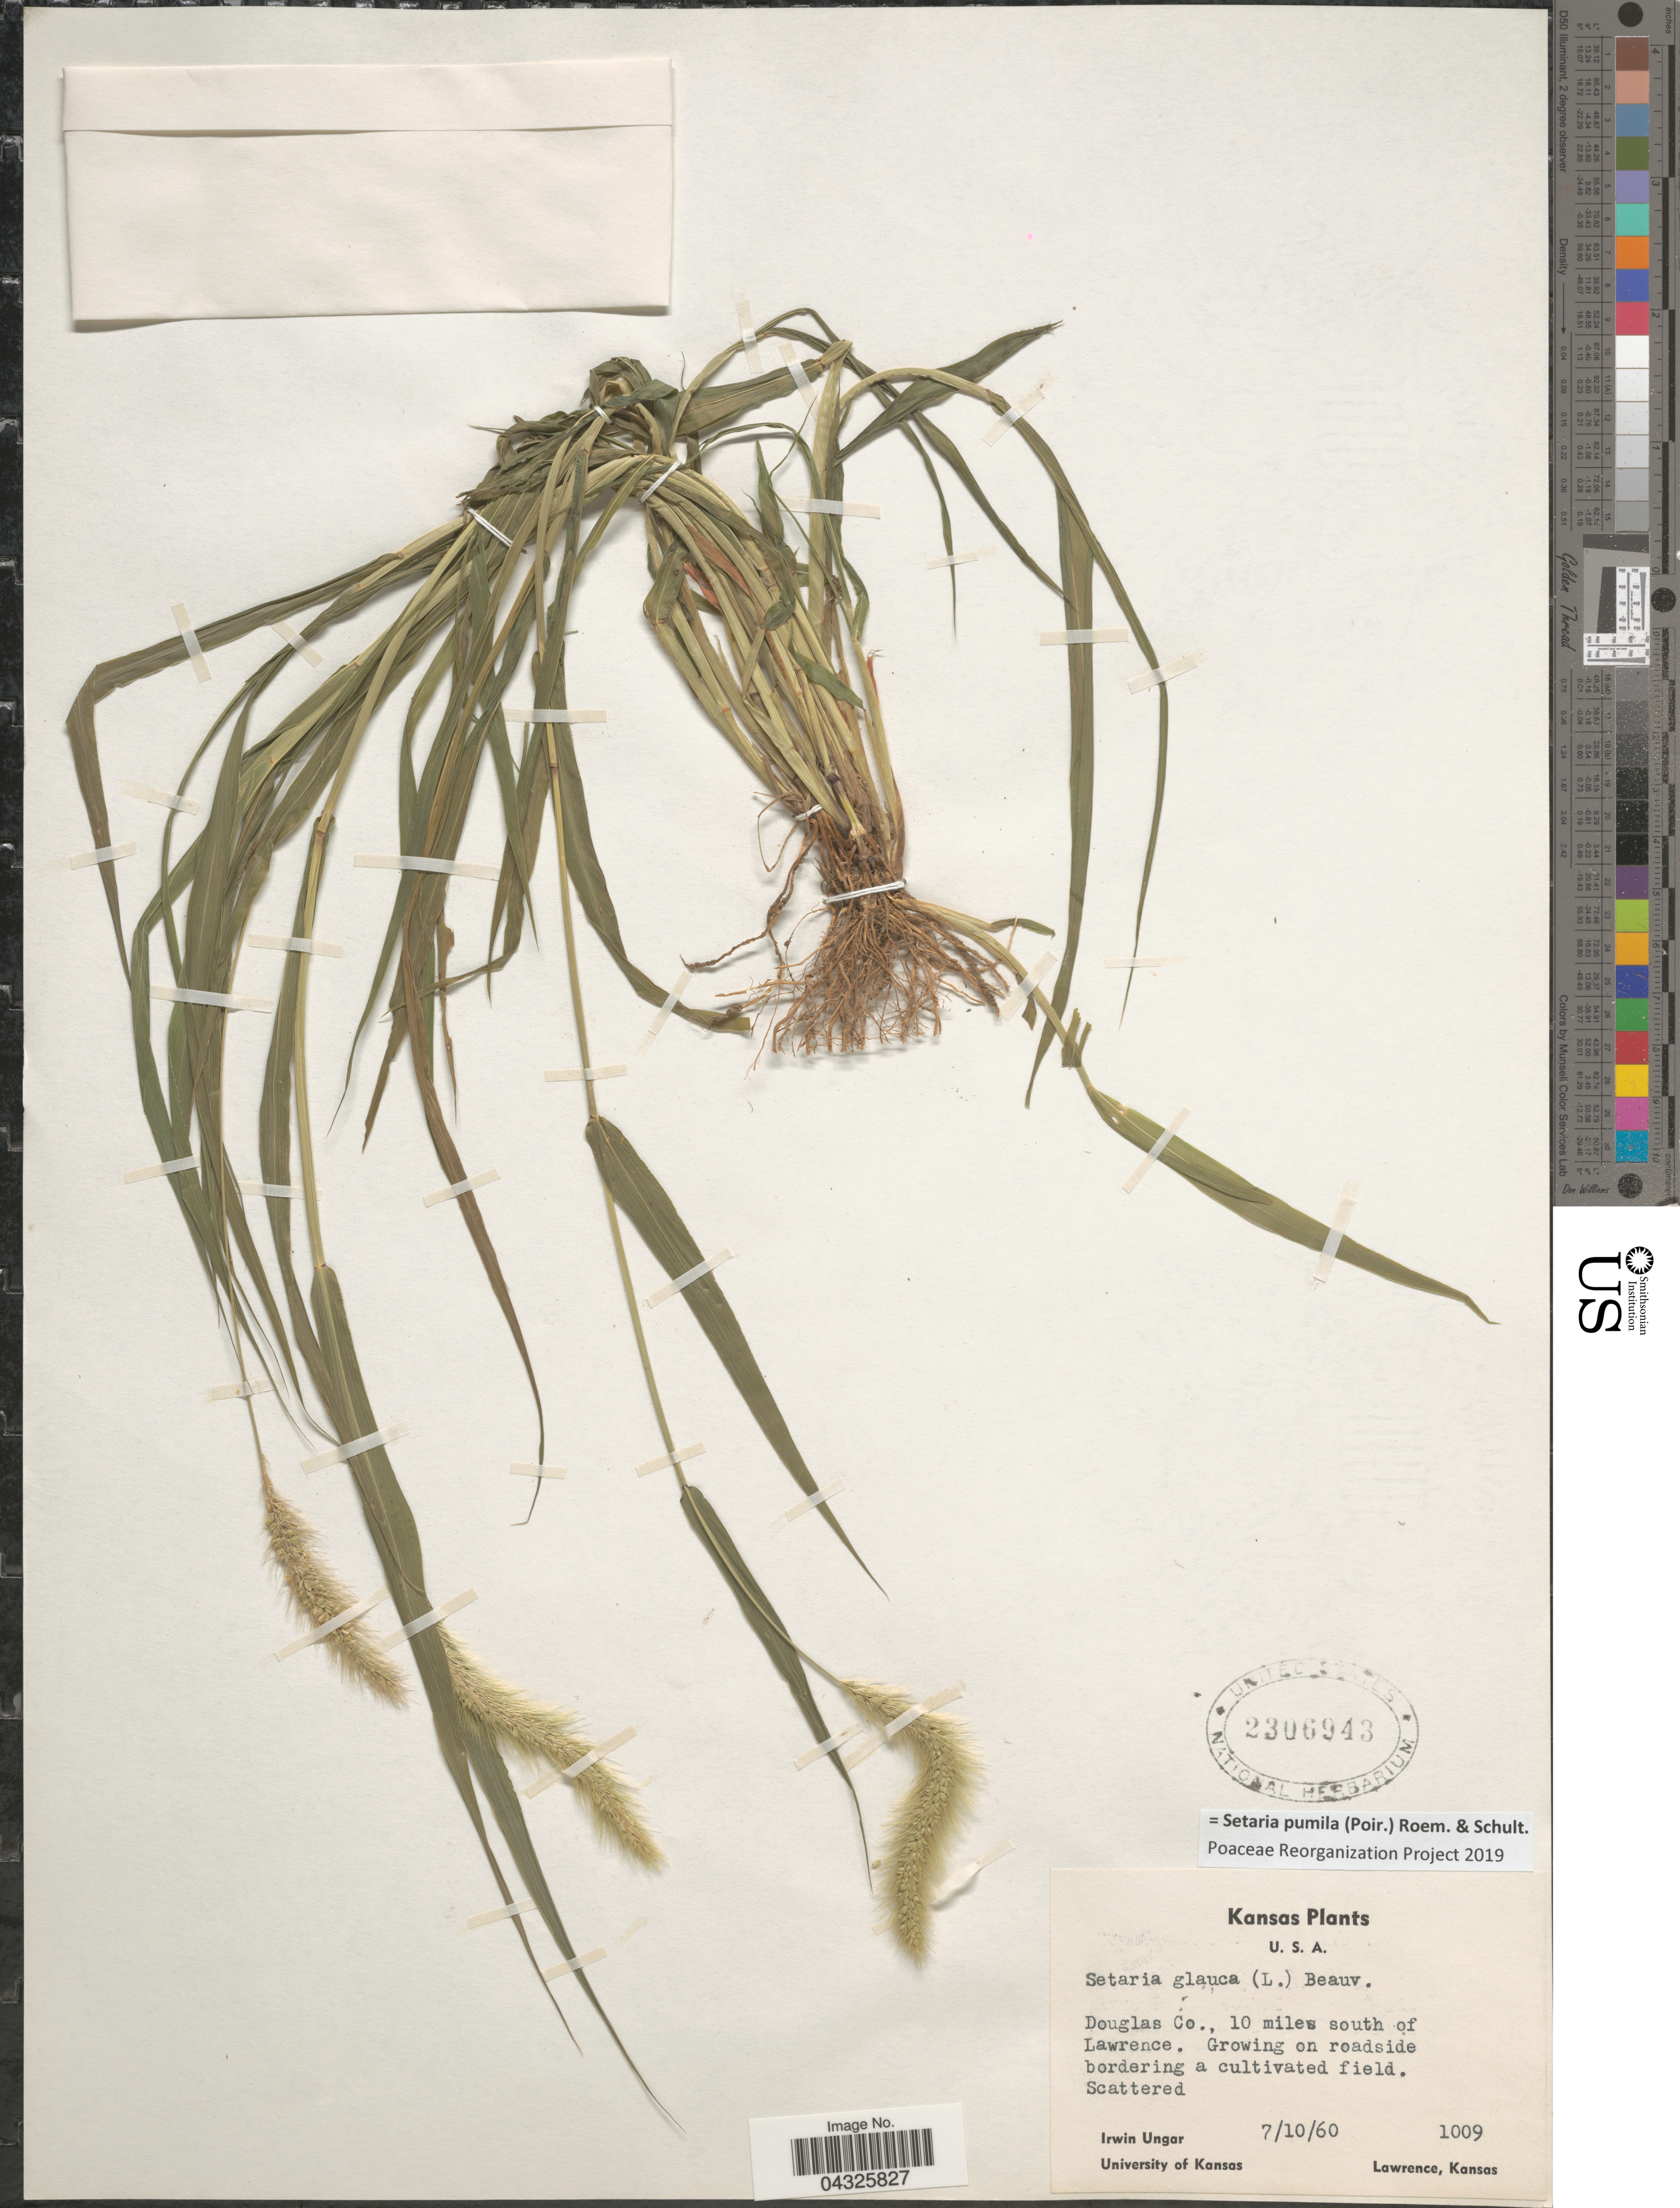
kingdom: Plantae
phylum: Tracheophyta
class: Liliopsida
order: Poales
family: Poaceae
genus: Setaria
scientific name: Setaria pumila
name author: (Poir.) Roem. & Schult.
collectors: I. Ungar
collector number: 1009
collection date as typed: Transcribed d/m/y: 10/7/60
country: United States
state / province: Kansas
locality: Douglas Co., 10 miles south of Lawrence.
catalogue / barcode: US 2306943